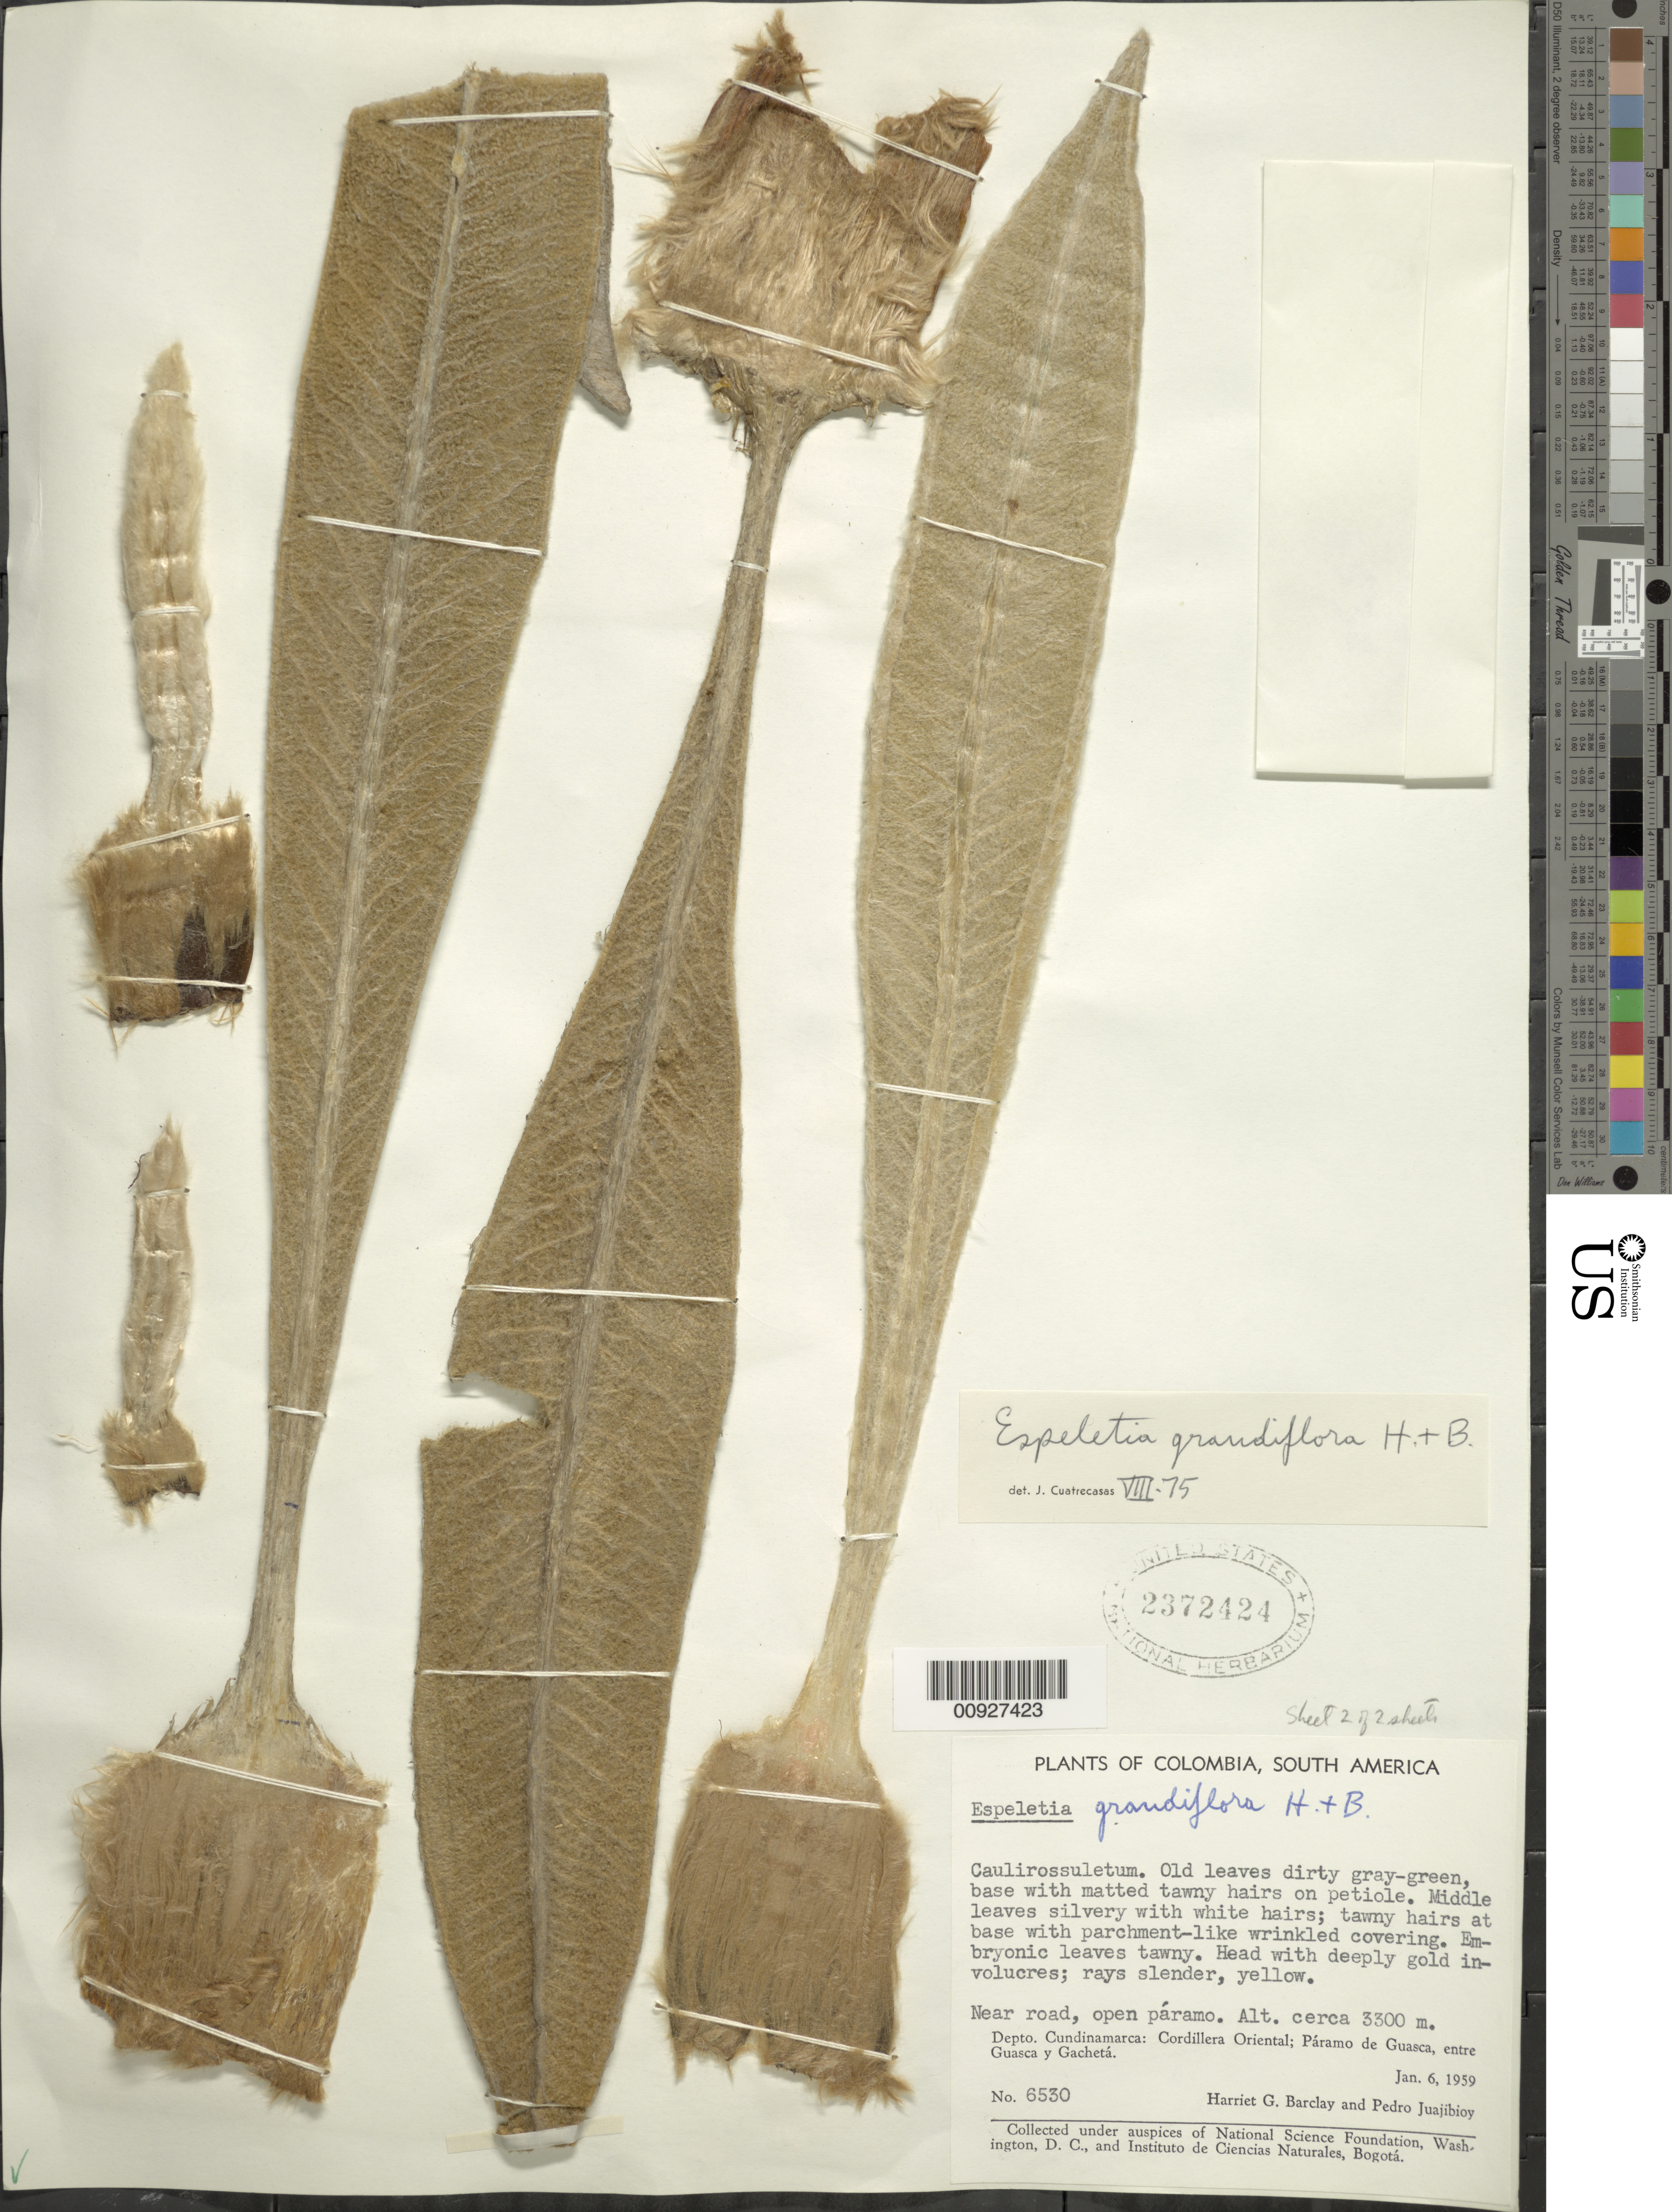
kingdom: Plantae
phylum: Tracheophyta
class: Magnoliopsida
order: Asterales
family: Asteraceae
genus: Espeletia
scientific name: Espeletia grandiflora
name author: Humb. & Bonpl.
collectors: H. G. Barclay & P. Juajibioy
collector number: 6530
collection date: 1959-01-06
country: Colombia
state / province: Cundinamarca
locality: Páramo de Guasca. Cordillera Oriental; Páramo de Guasca, entre Guasca y Gachetá.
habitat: Open páramo.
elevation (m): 3300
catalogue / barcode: US 2372424